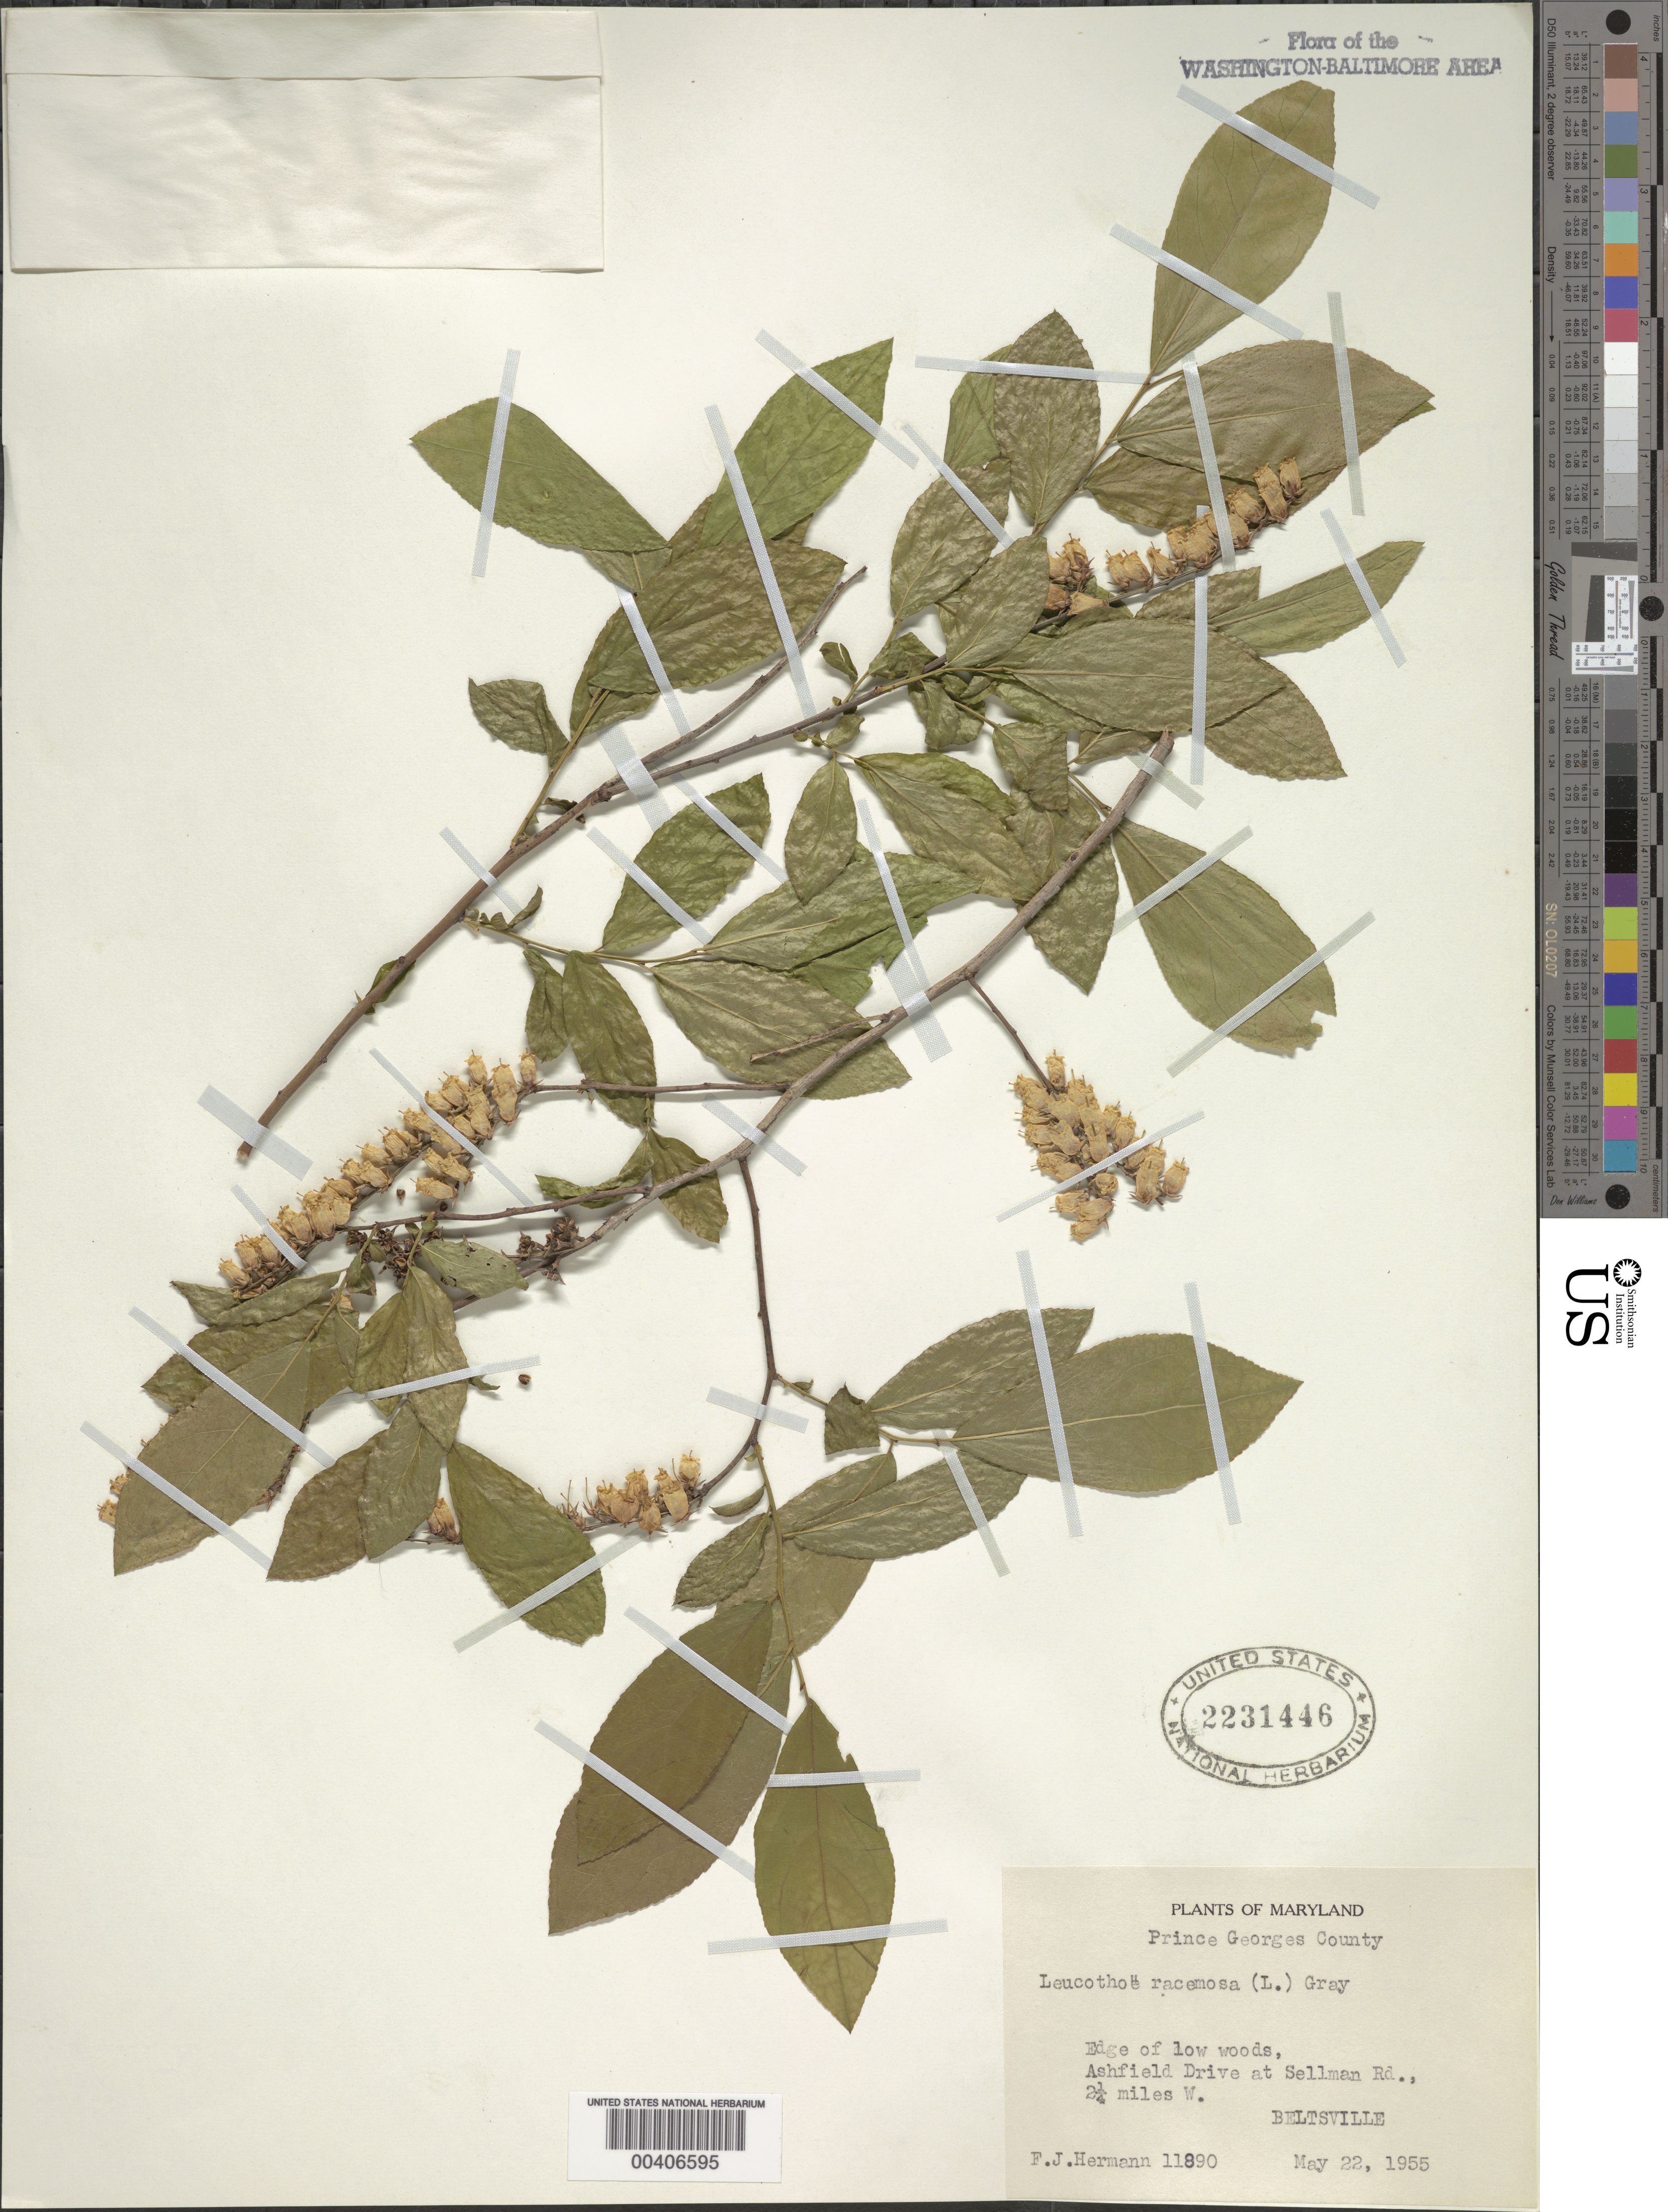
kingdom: Plantae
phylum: Tracheophyta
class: Magnoliopsida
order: Ericales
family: Ericaceae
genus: Leucothoe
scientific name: Leucothoë racemosa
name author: (L.) A. Gray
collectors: F. J. Hermann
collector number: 11890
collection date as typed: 22 May 1955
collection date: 1955-05-22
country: United States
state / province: Maryland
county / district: Prince George's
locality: Ashfield Drive at Sellman Road, west of Beltsville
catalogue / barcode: US 2231446